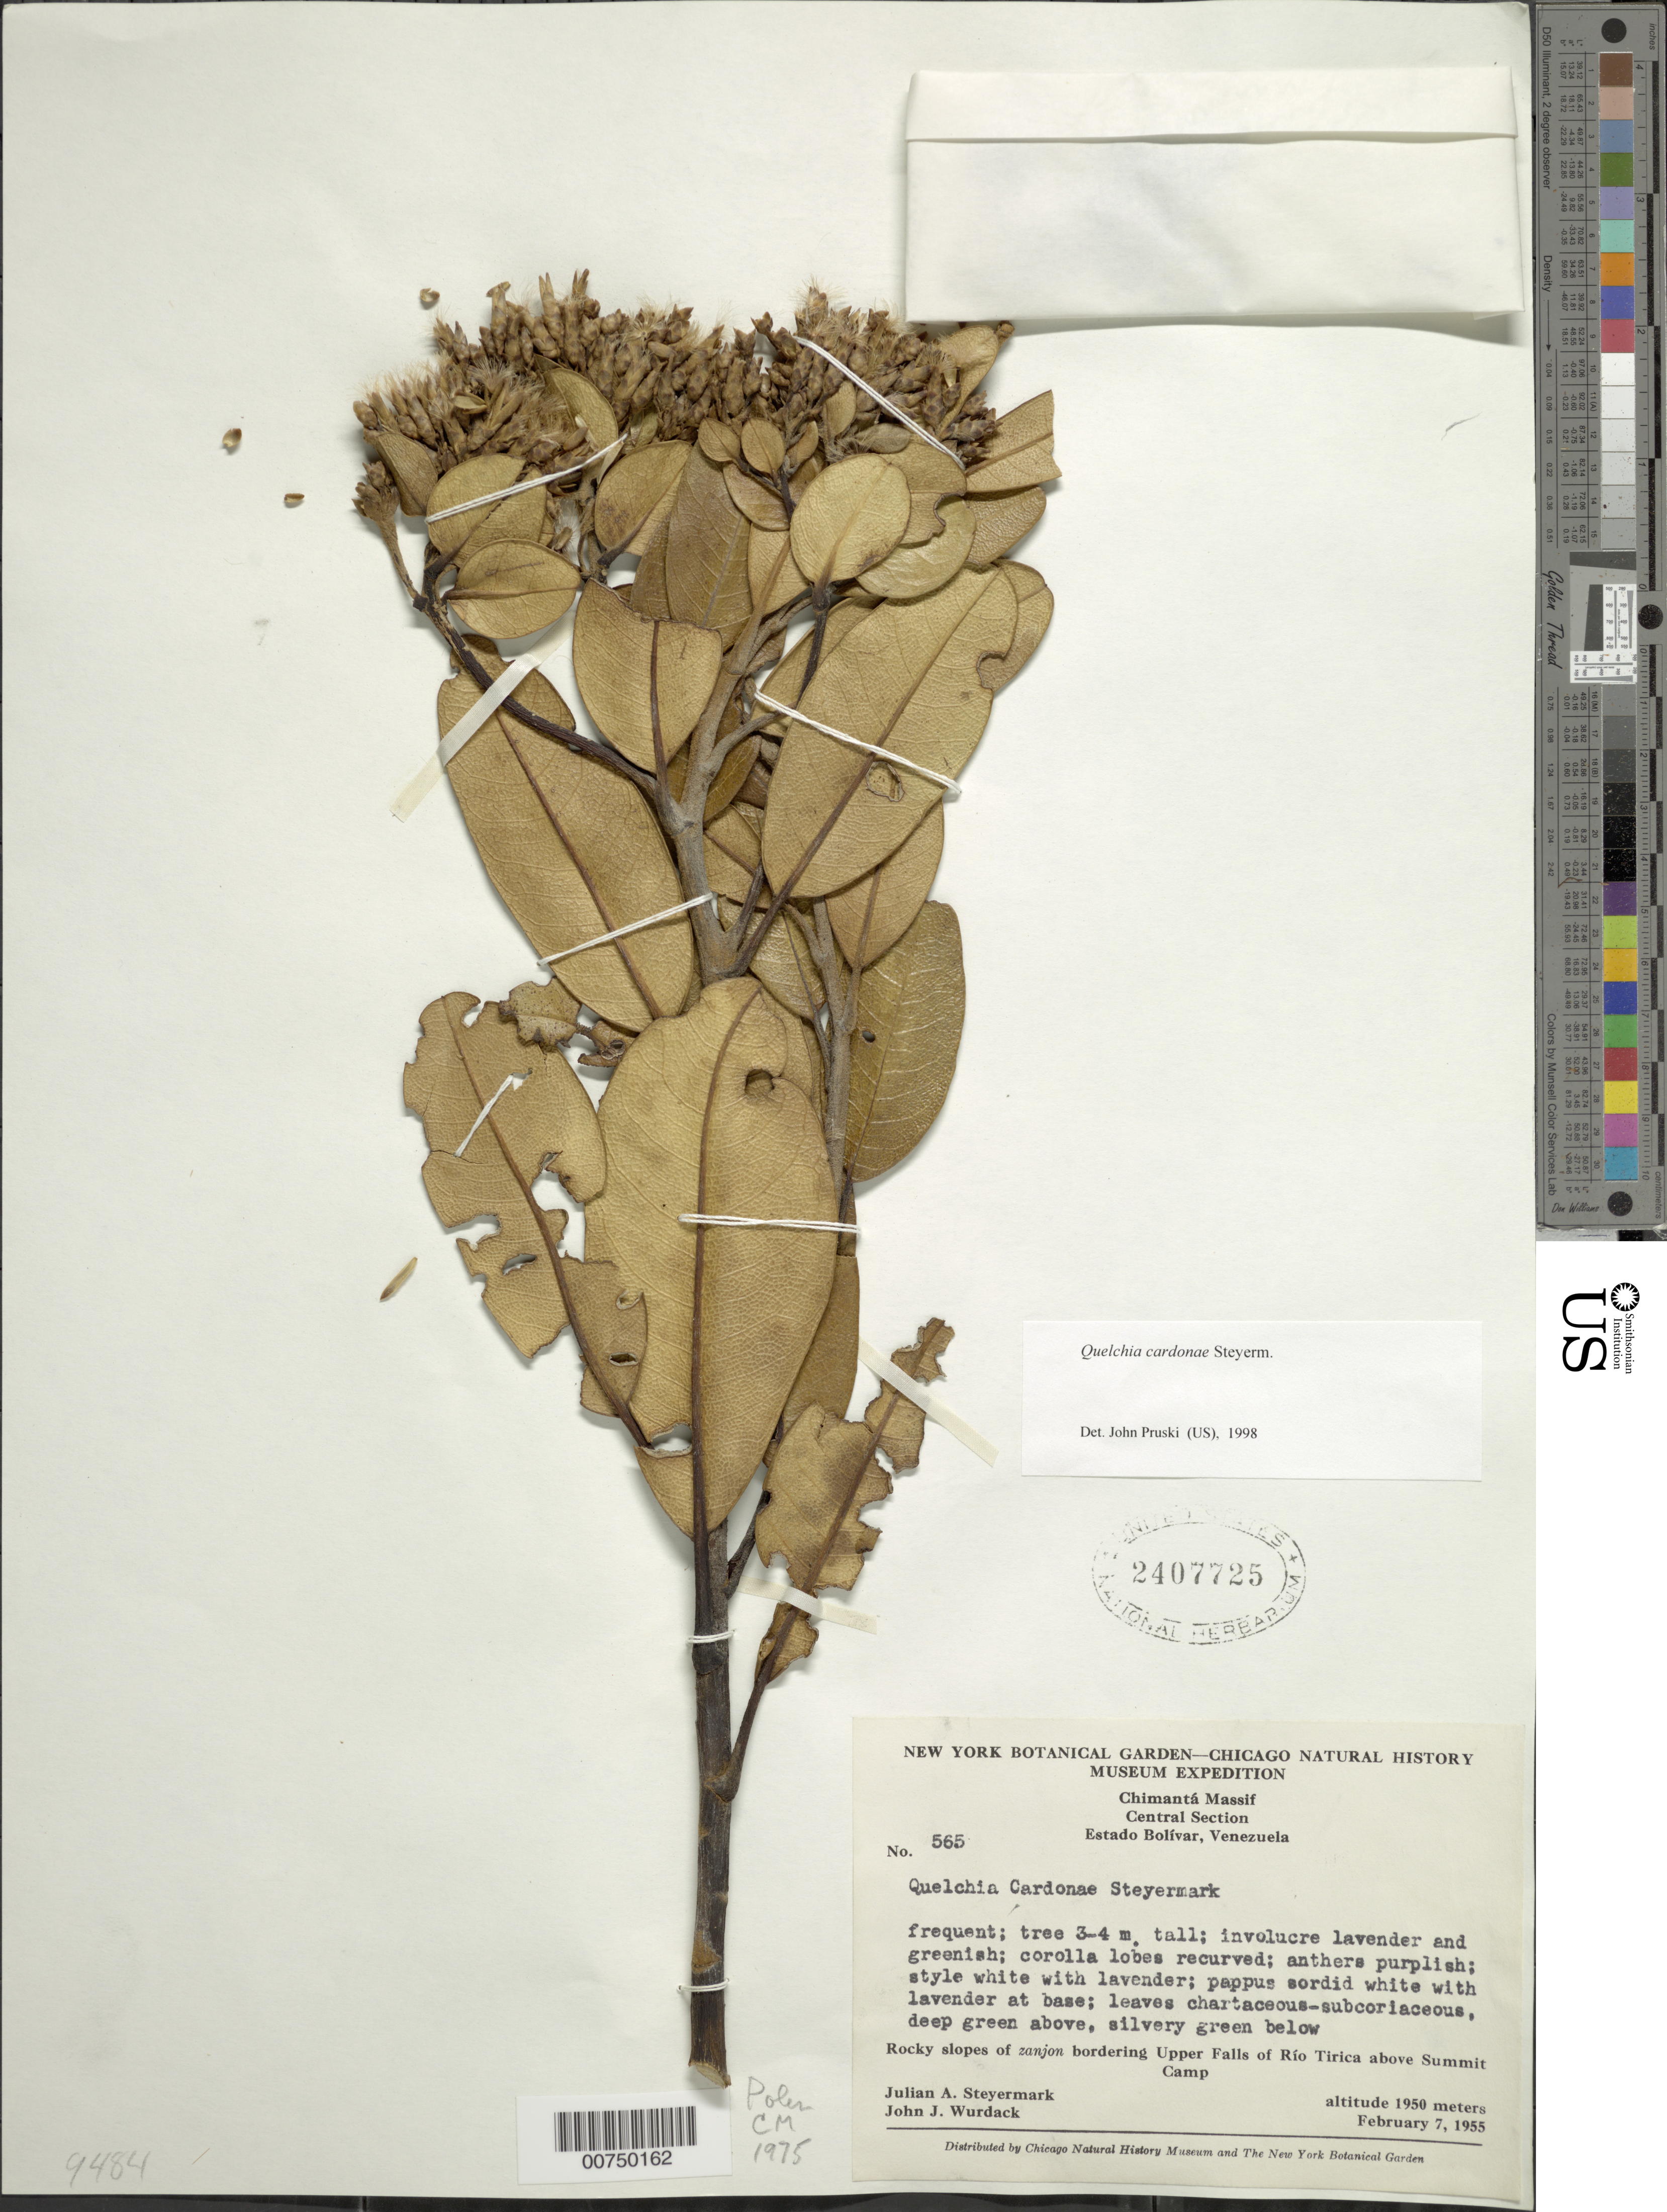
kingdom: Plantae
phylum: Tracheophyta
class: Magnoliopsida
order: Asterales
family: Asteraceae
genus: Quelchia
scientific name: Quelchia cardonae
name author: Steyerm.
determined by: Pruski, J. F.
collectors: J. Steyermark & J. J. Wurdack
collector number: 55 565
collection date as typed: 7-Feb-55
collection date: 1955-02-07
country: Venezuela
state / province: Bolívar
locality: Chimantá Massif, Upper Falls of Río Tirica above Summit Camp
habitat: Rocky slopes of zanjon bordering river.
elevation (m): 1950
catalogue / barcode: US 2407725